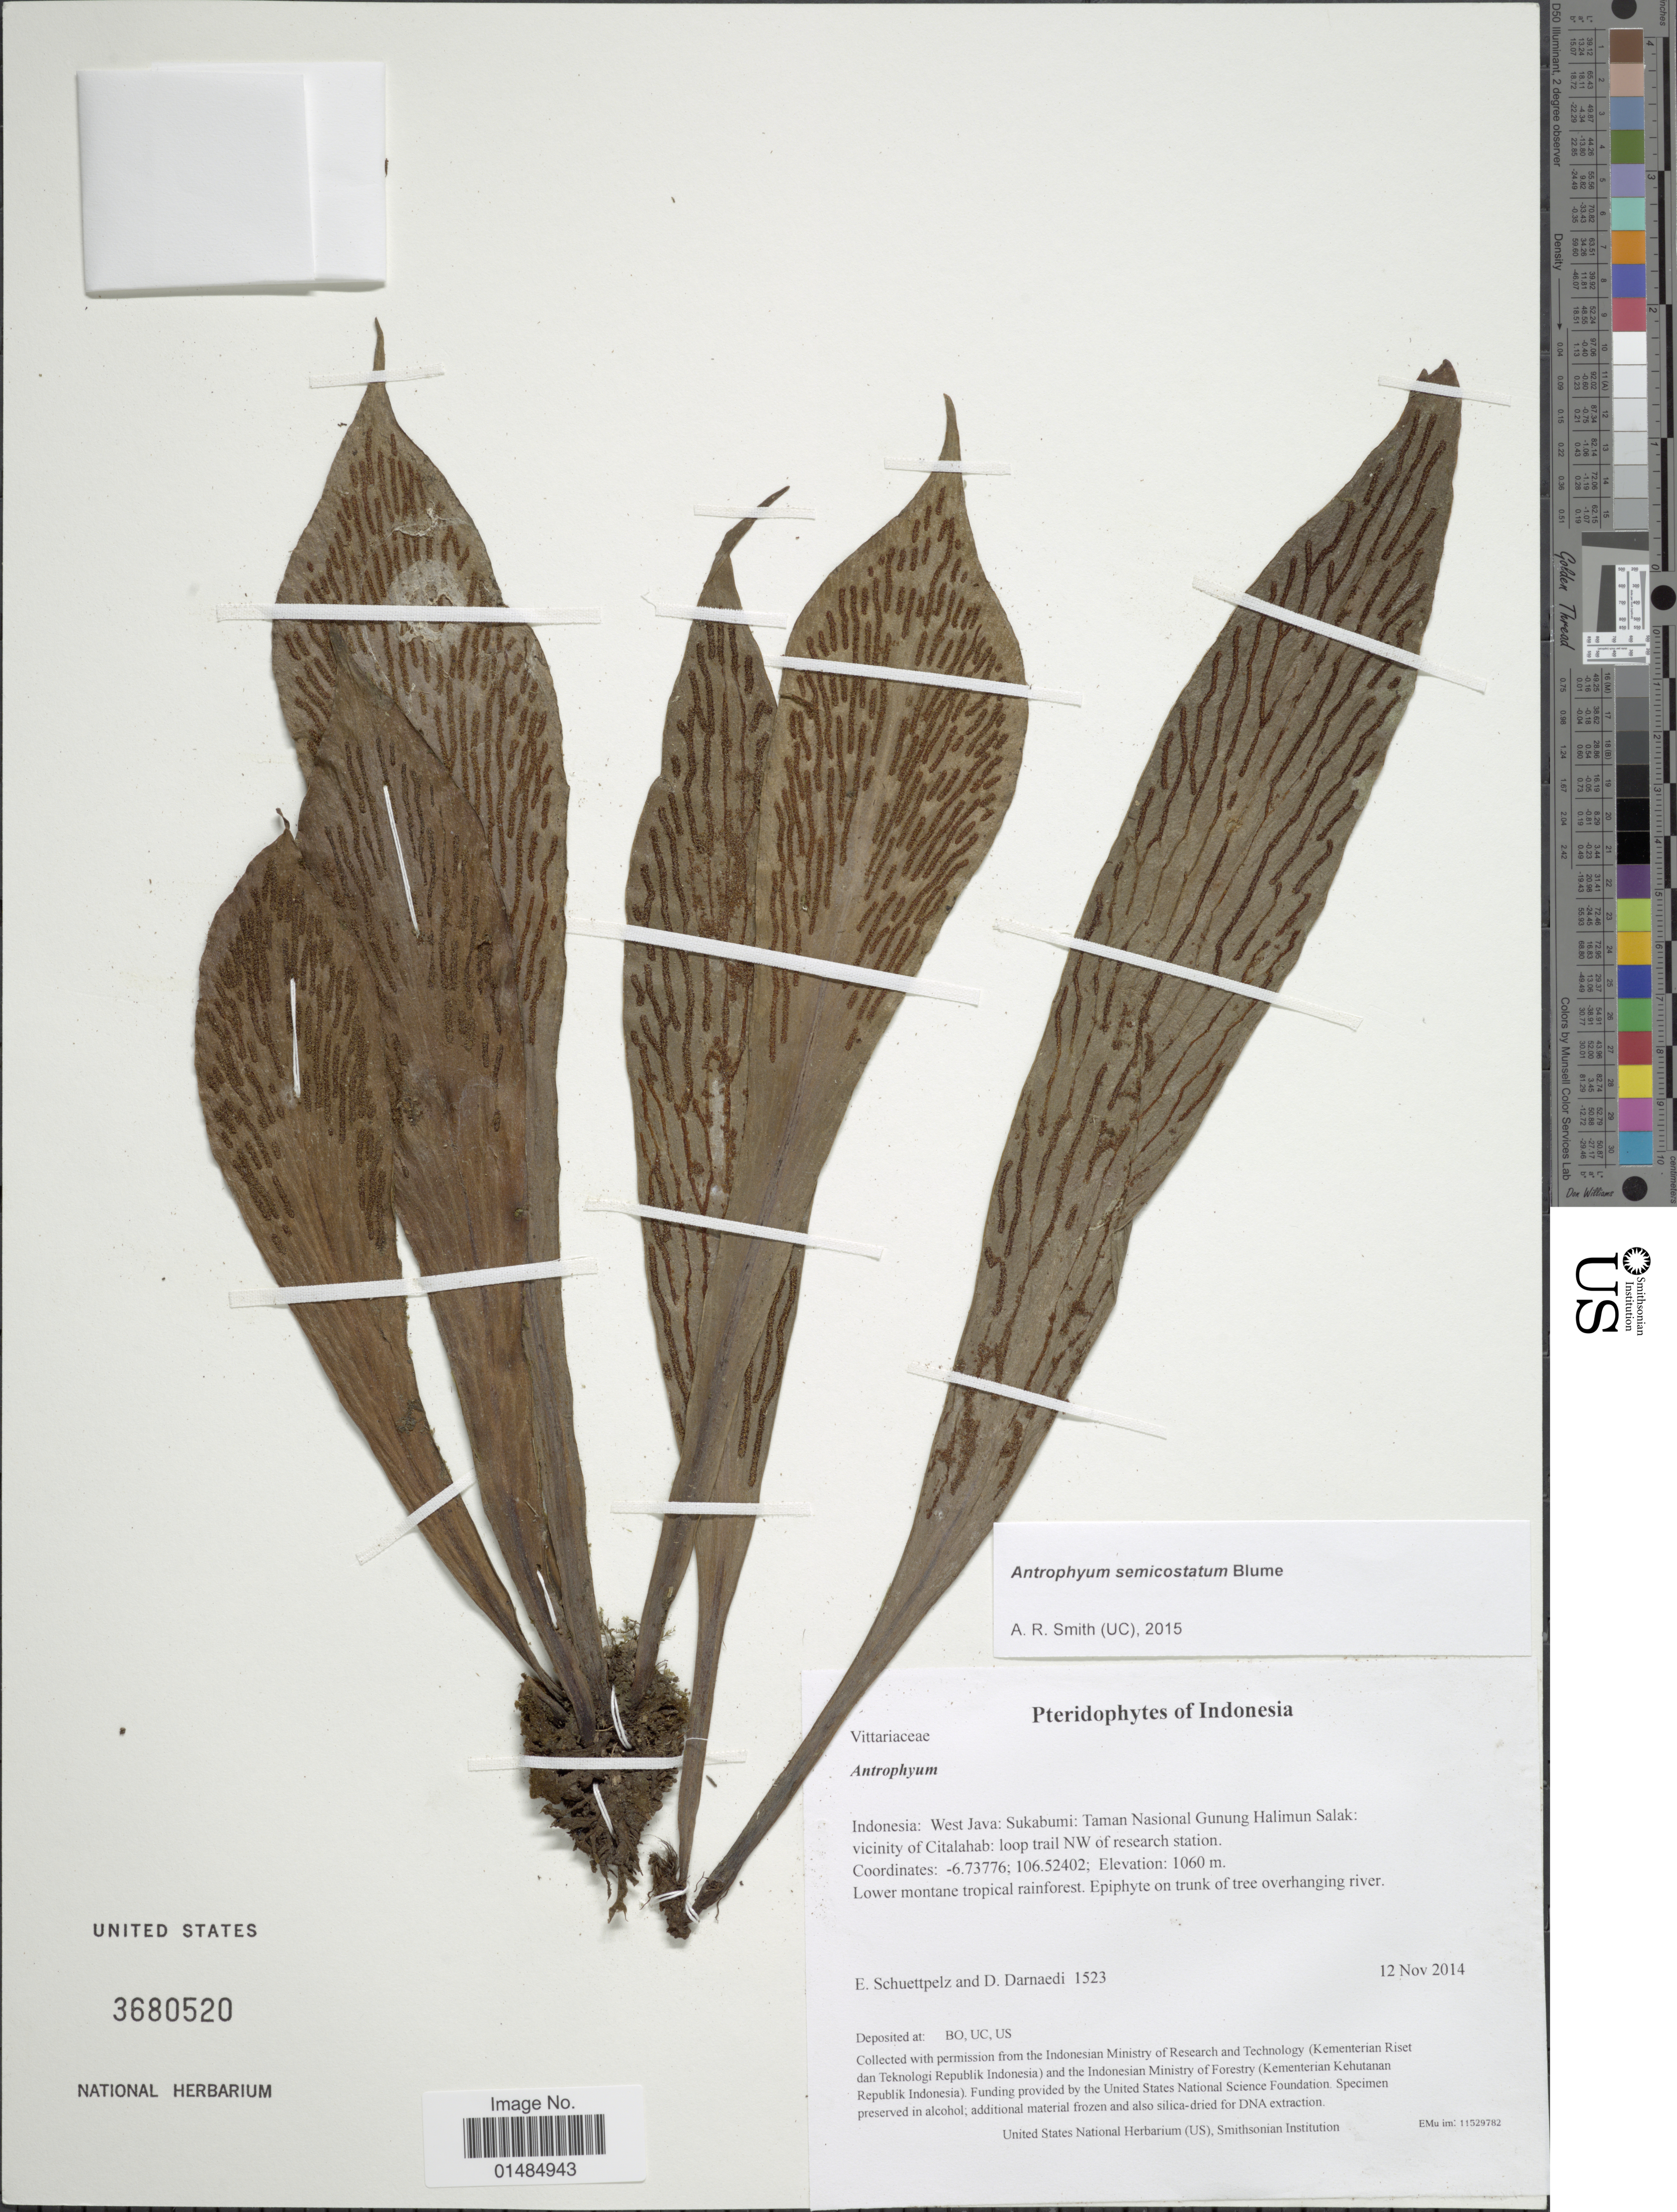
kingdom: Plantae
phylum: Tracheophyta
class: Polypodiopsida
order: Polypodiales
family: Pteridaceae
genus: Antrophyum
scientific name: Antrophyum sp.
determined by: Schuettpelz, E., (US), Smithsonian Institution - National Museum of Natural History (UNITED STATES)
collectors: E. Schuettpelz & D. Darnaedi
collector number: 1523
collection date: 2014-11-12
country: Indonesia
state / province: Java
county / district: Jawa Barat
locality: Taman Nasional Gunung Halimun Salak: vicinity of Citalahab; loop trail NW of research station.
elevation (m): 1060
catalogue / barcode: US 3680520